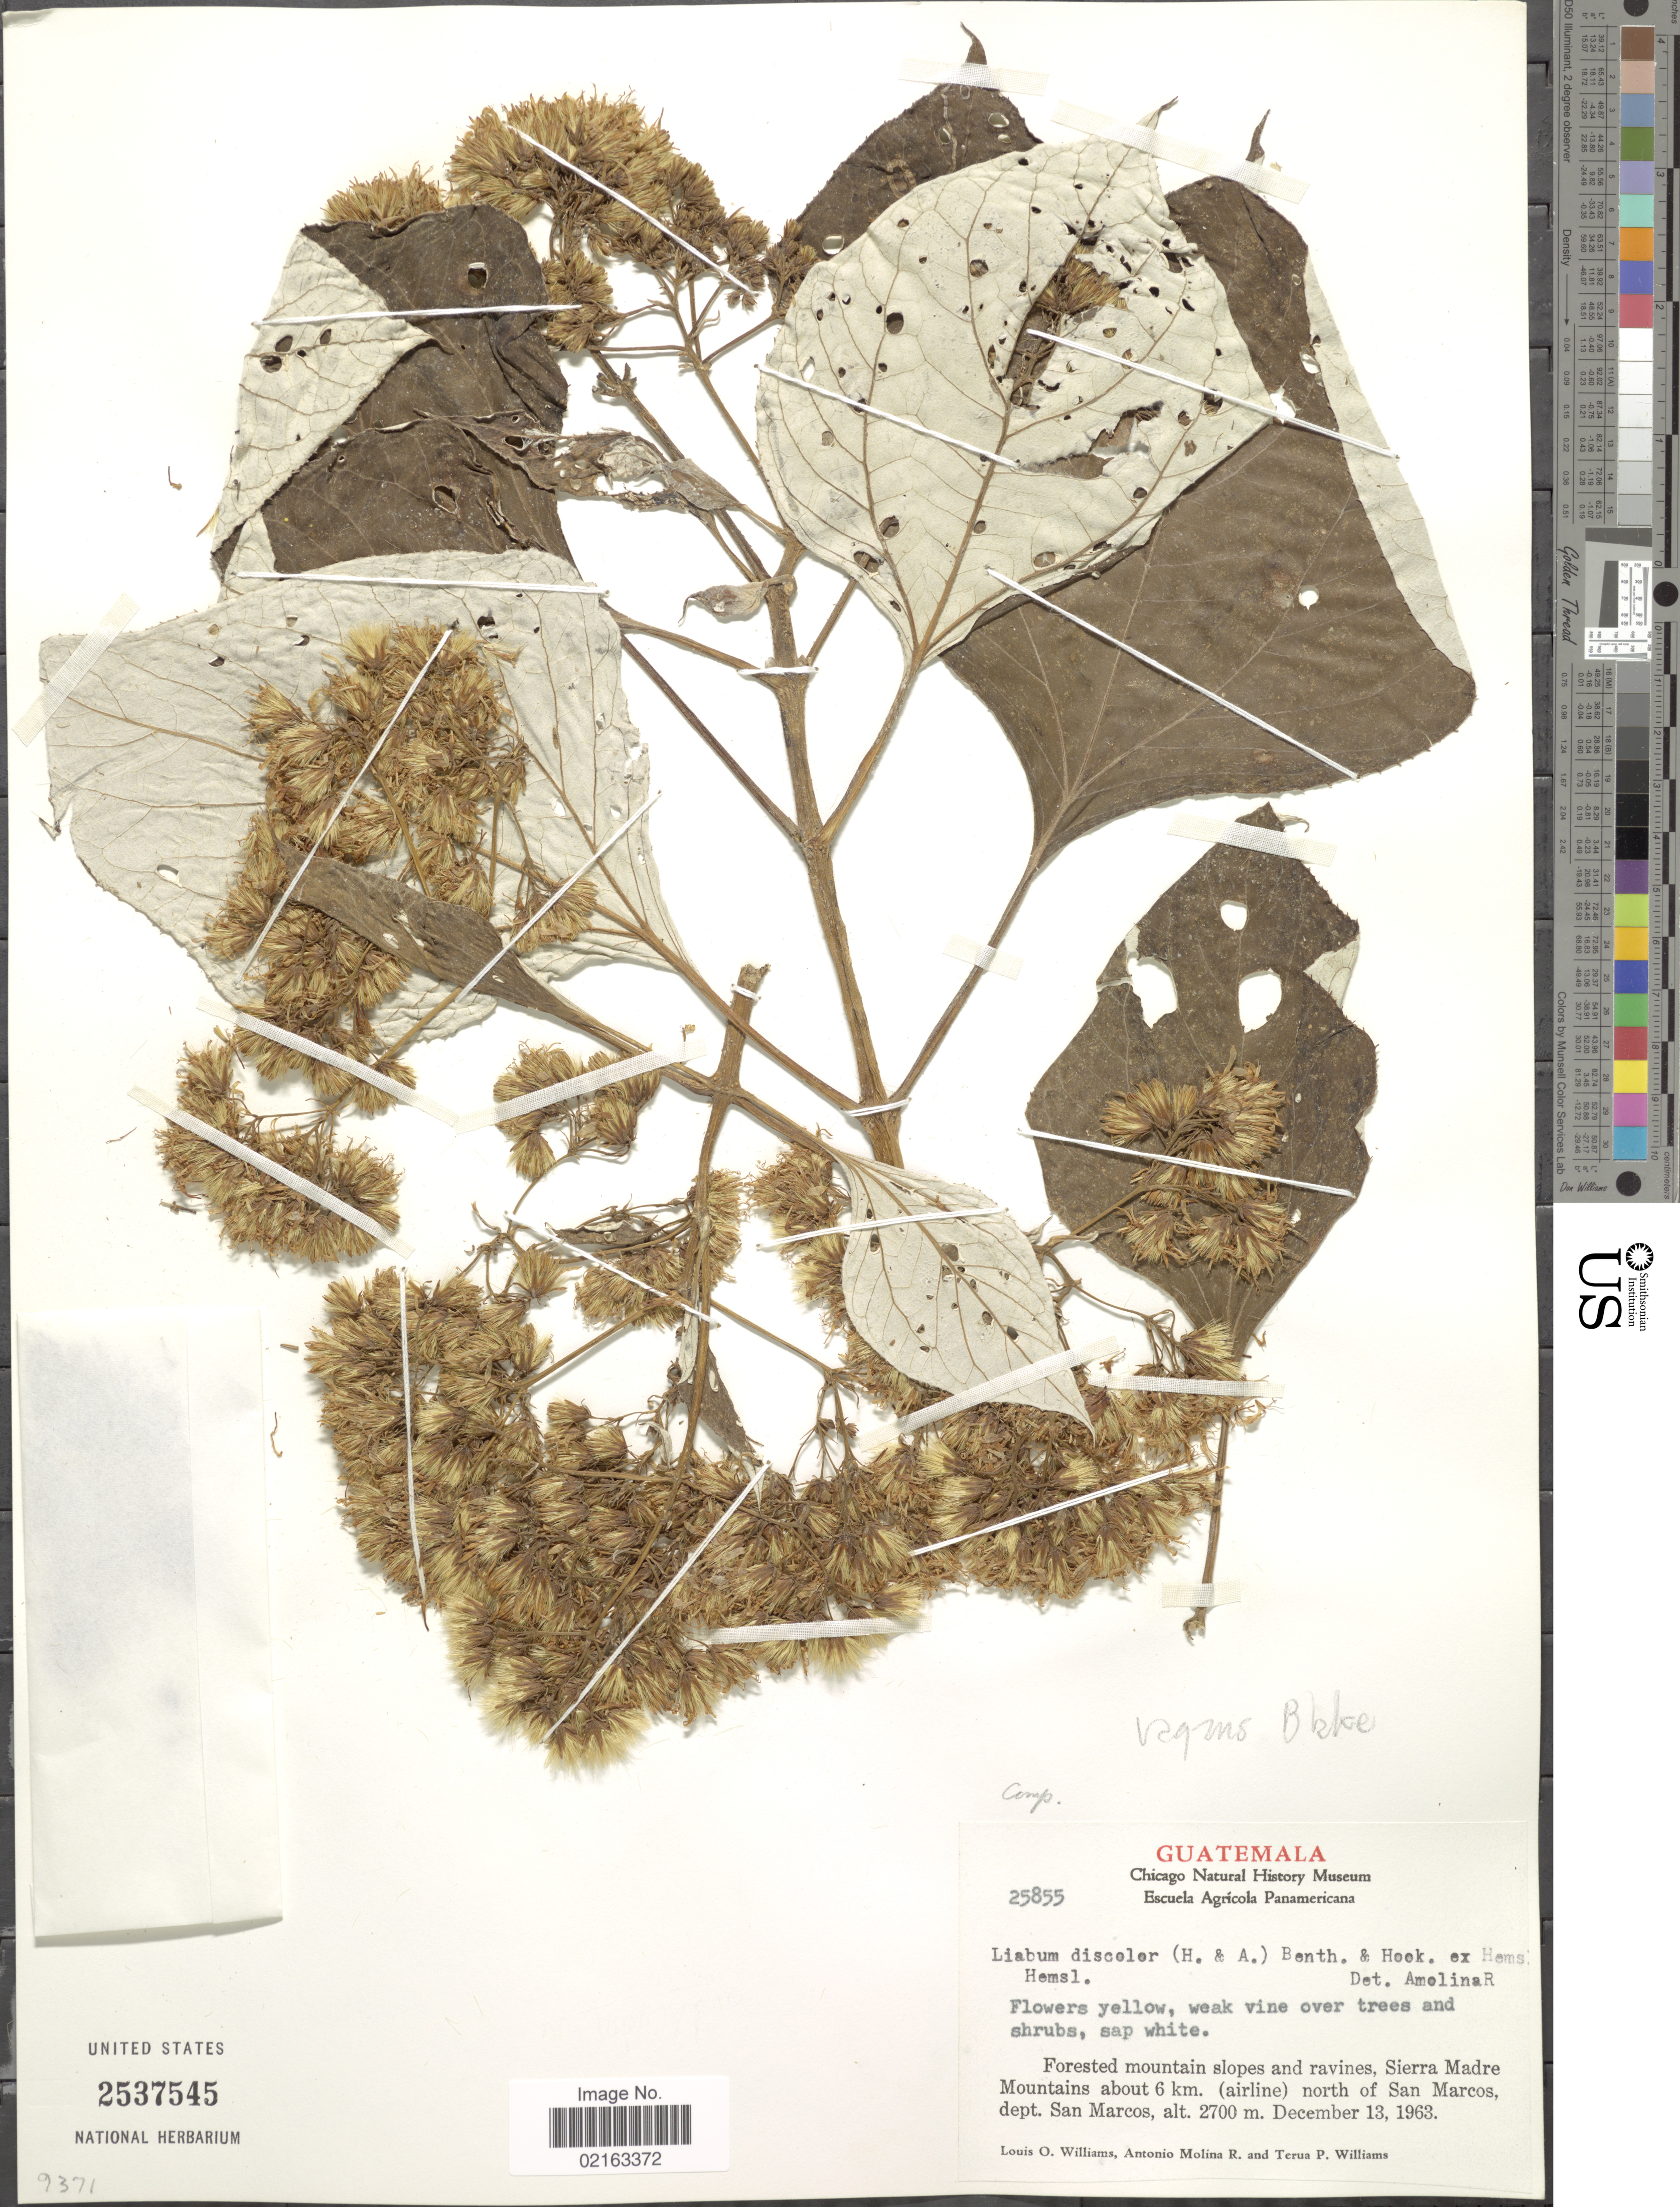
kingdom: Plantae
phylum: Tracheophyta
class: Magnoliopsida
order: Asterales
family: Asteraceae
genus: Sinclairia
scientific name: Sinclairia vagans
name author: (S.F. Blake) H. Rob. & Brettell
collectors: L. O. Williams, A. Molina R. & T. P. Williams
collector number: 25855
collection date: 1963-12-13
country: Guatemala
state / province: San Marcos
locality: Forested mountain slopes and ravines, Sierra Madre Mountains about 6 km. (airline) north of San Marcos, dept. San Marcos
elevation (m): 2700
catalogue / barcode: US 2537545